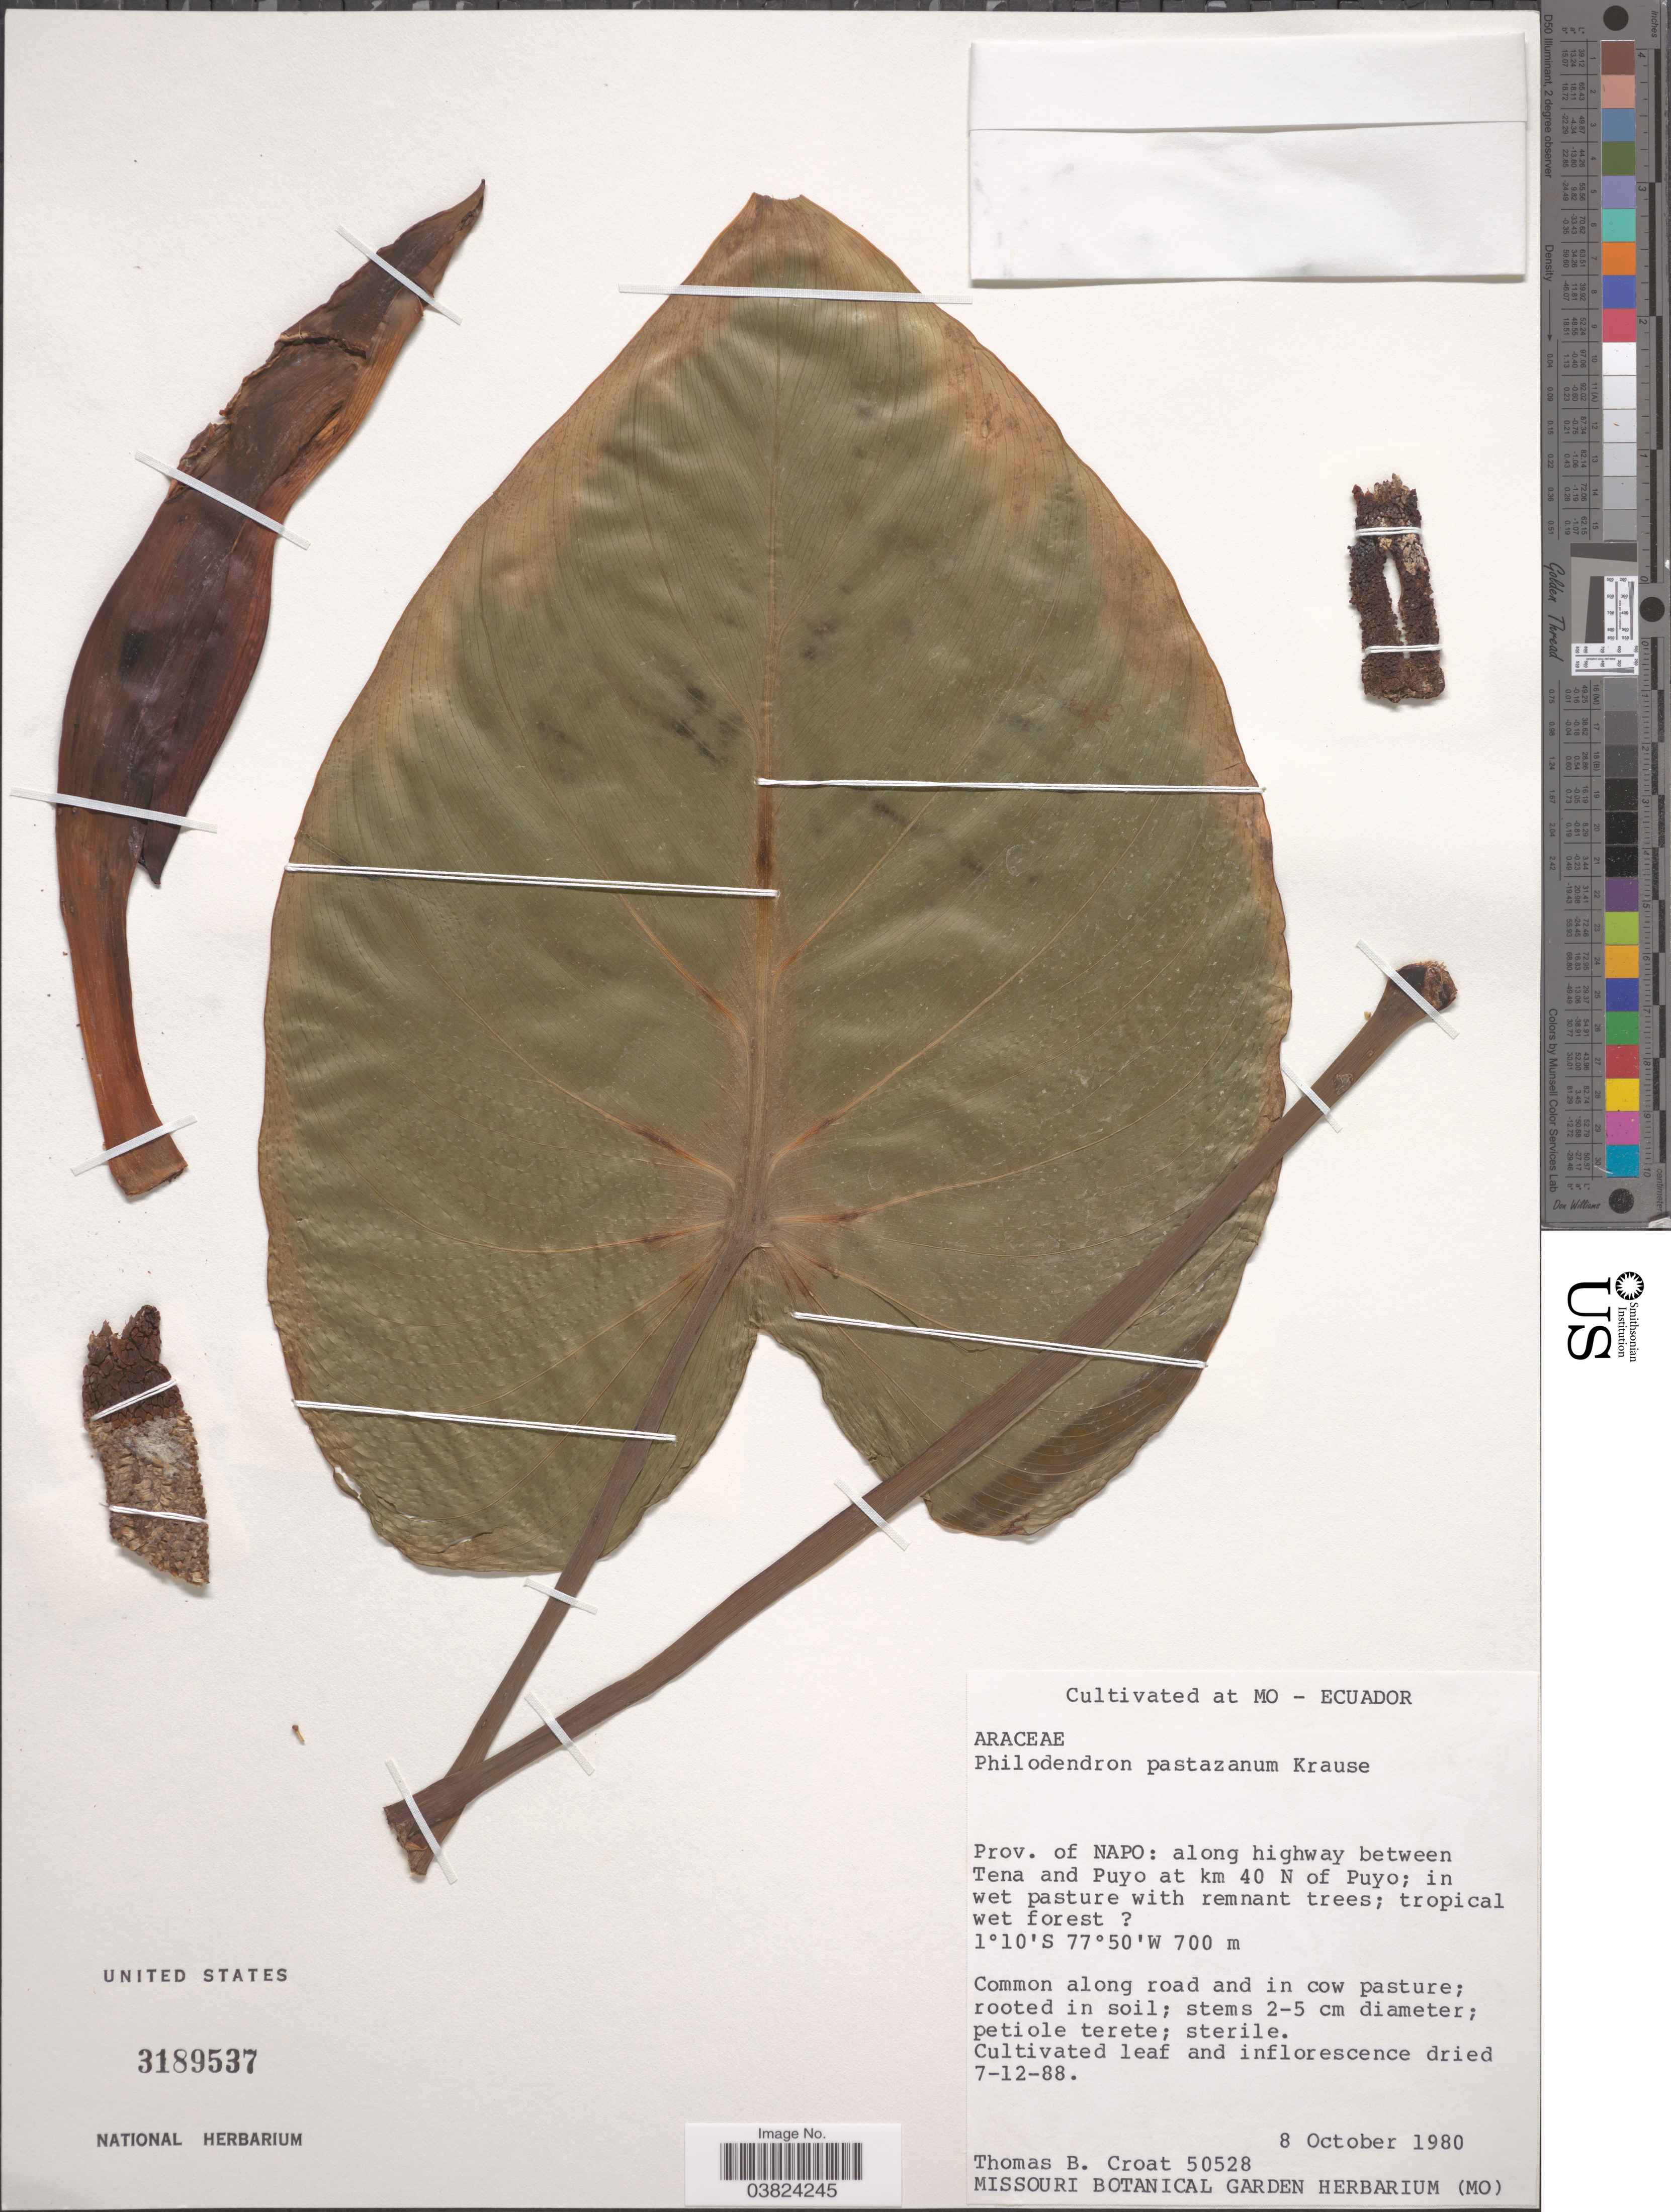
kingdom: Plantae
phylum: Tracheophyta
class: Liliopsida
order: Alismatales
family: Araceae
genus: Philodendron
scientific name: Philodendron pastazanum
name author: K. Krause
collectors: T. B. Croat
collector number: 50528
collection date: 1980-10-08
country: Ecuador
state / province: Napo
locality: Along highway between Tena and Puyo at km 40 N of Puyo; in wet pasture with remnant trees; tropical wet forest [unsure placement].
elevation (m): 700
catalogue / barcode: US 3189537